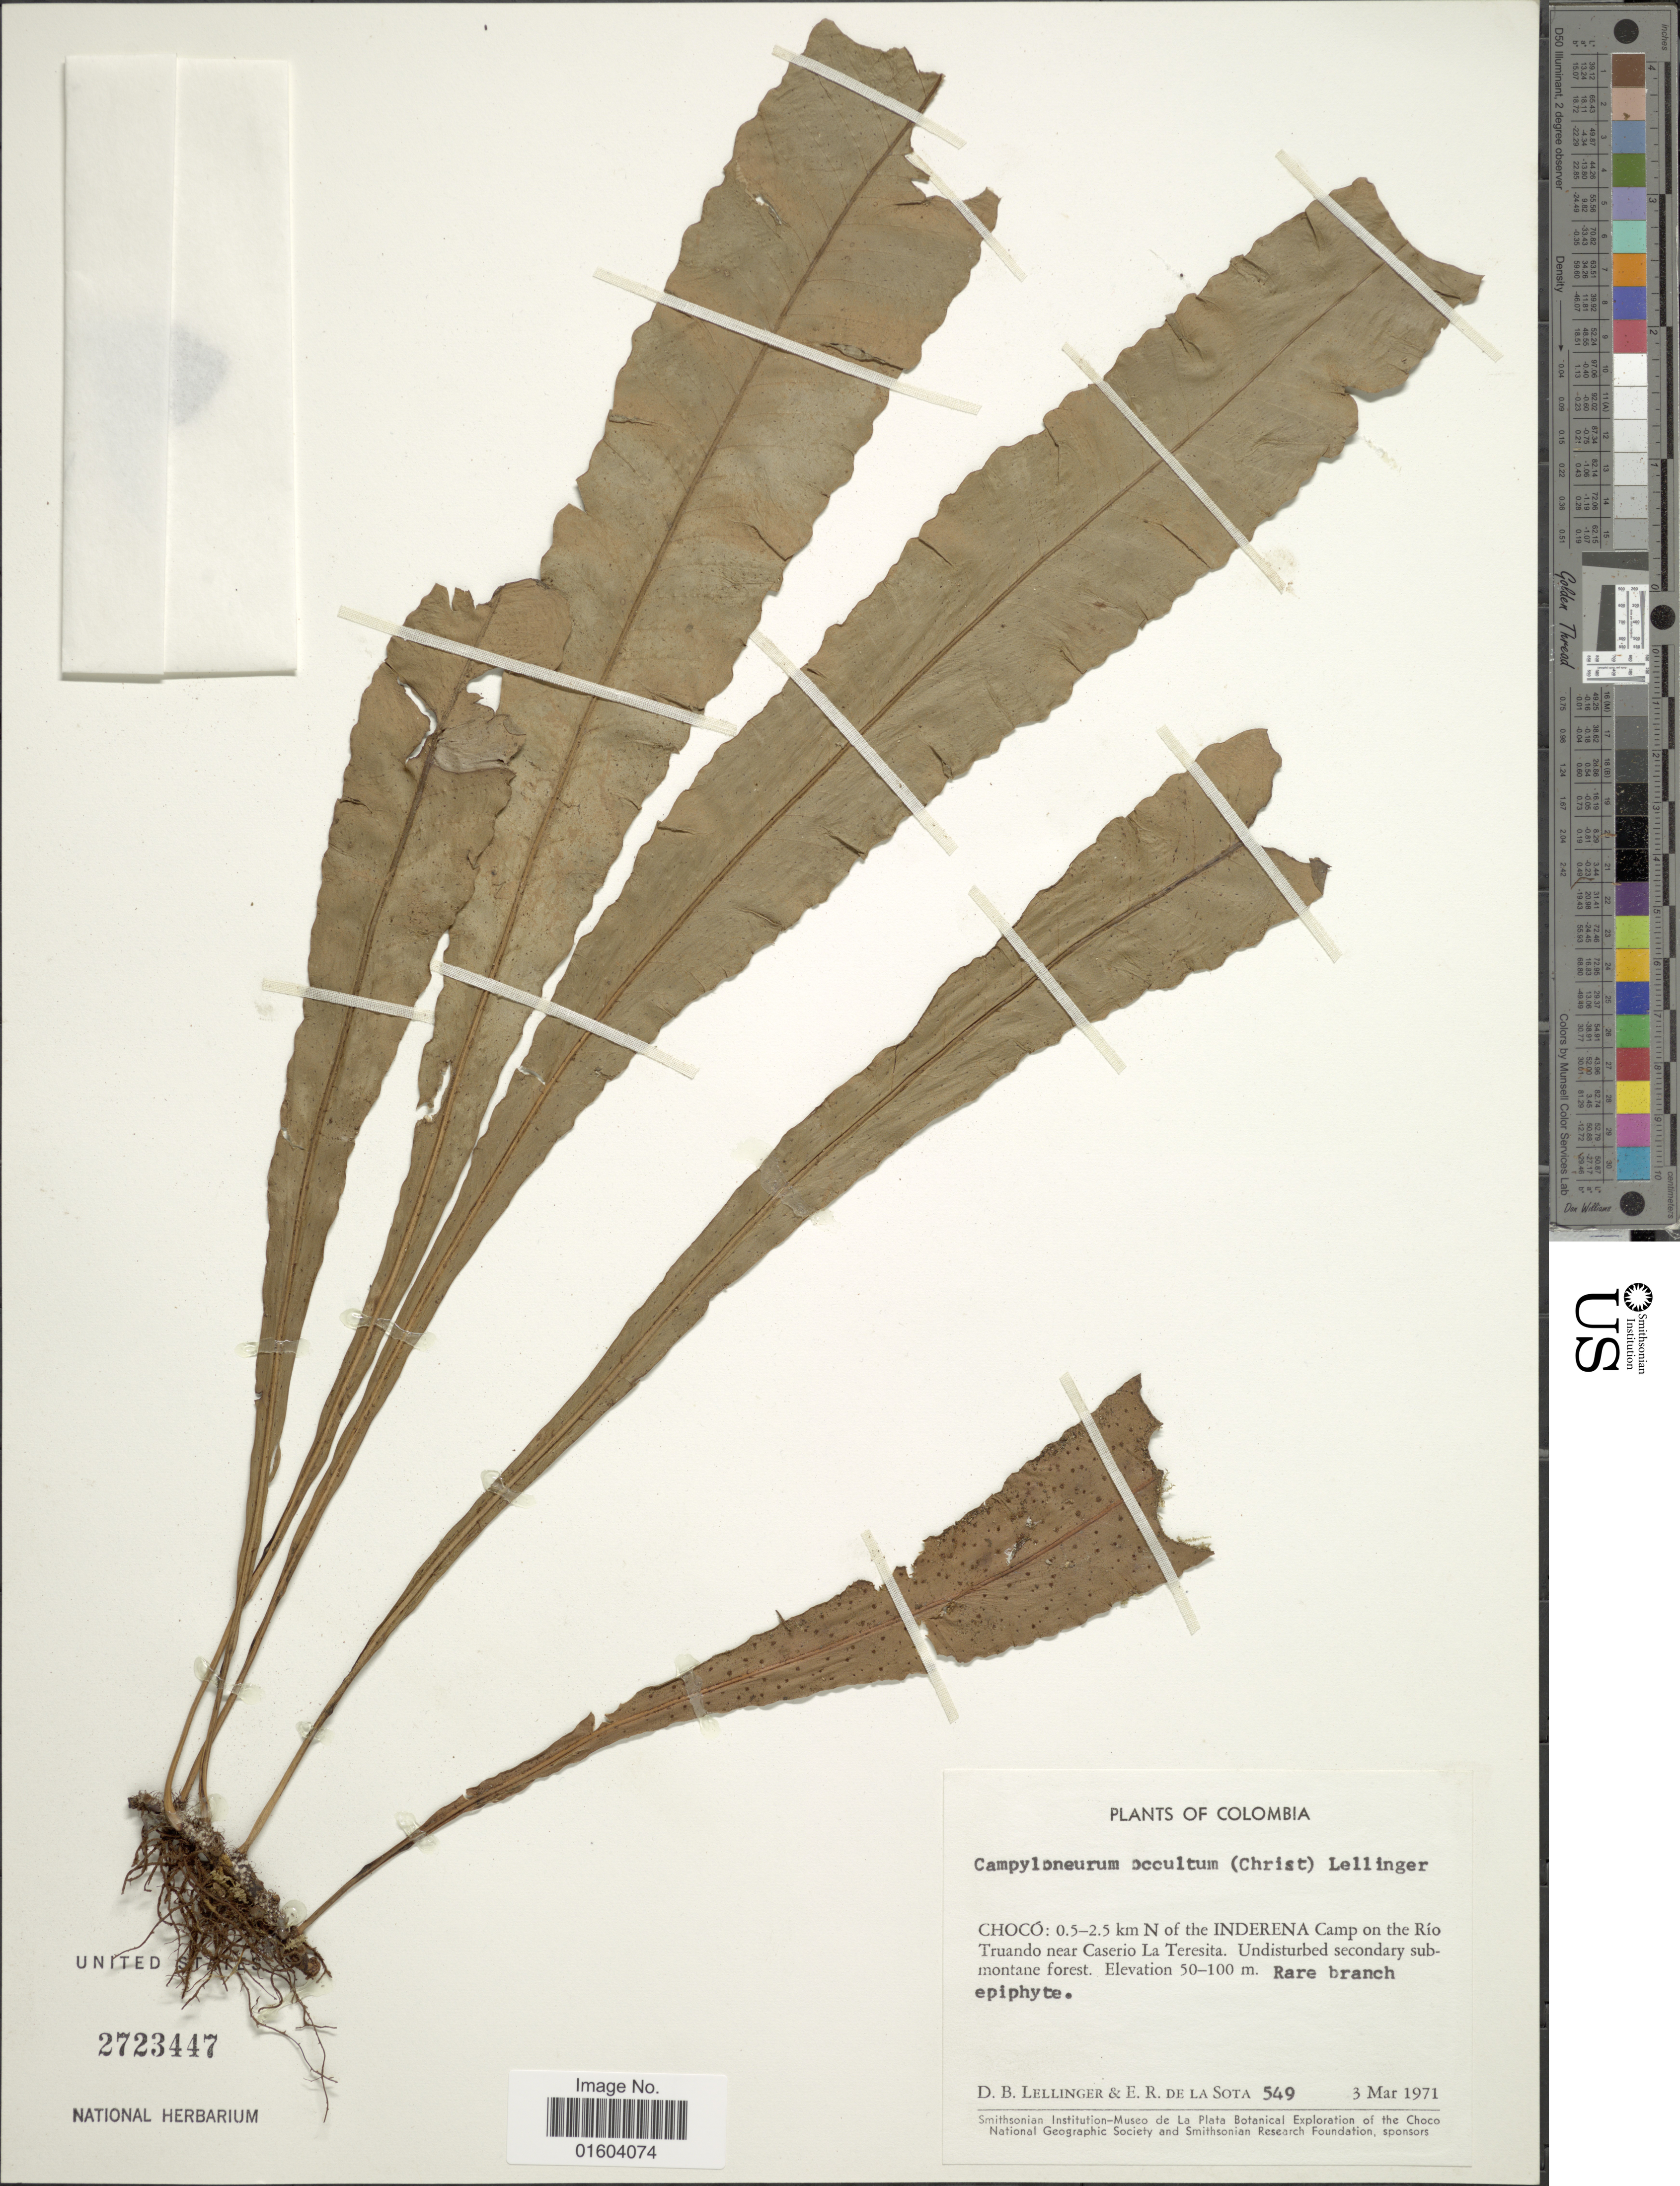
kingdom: Plantae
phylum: Tracheophyta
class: Polypodiopsida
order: Polypodiales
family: Polypodiaceae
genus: Campyloneurum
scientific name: Campyloneurum aphanophlebium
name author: (Kunze) T. Moore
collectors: D. B. Lellinger & E. R. de la Sota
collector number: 549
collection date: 1971-03-03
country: Colombia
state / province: Chocó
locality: Colombia. Choco: 0.5-2.5 km N of the Inderena Camp on the Rio Truando near Caserio La Teresita.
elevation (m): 50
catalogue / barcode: US 2723447